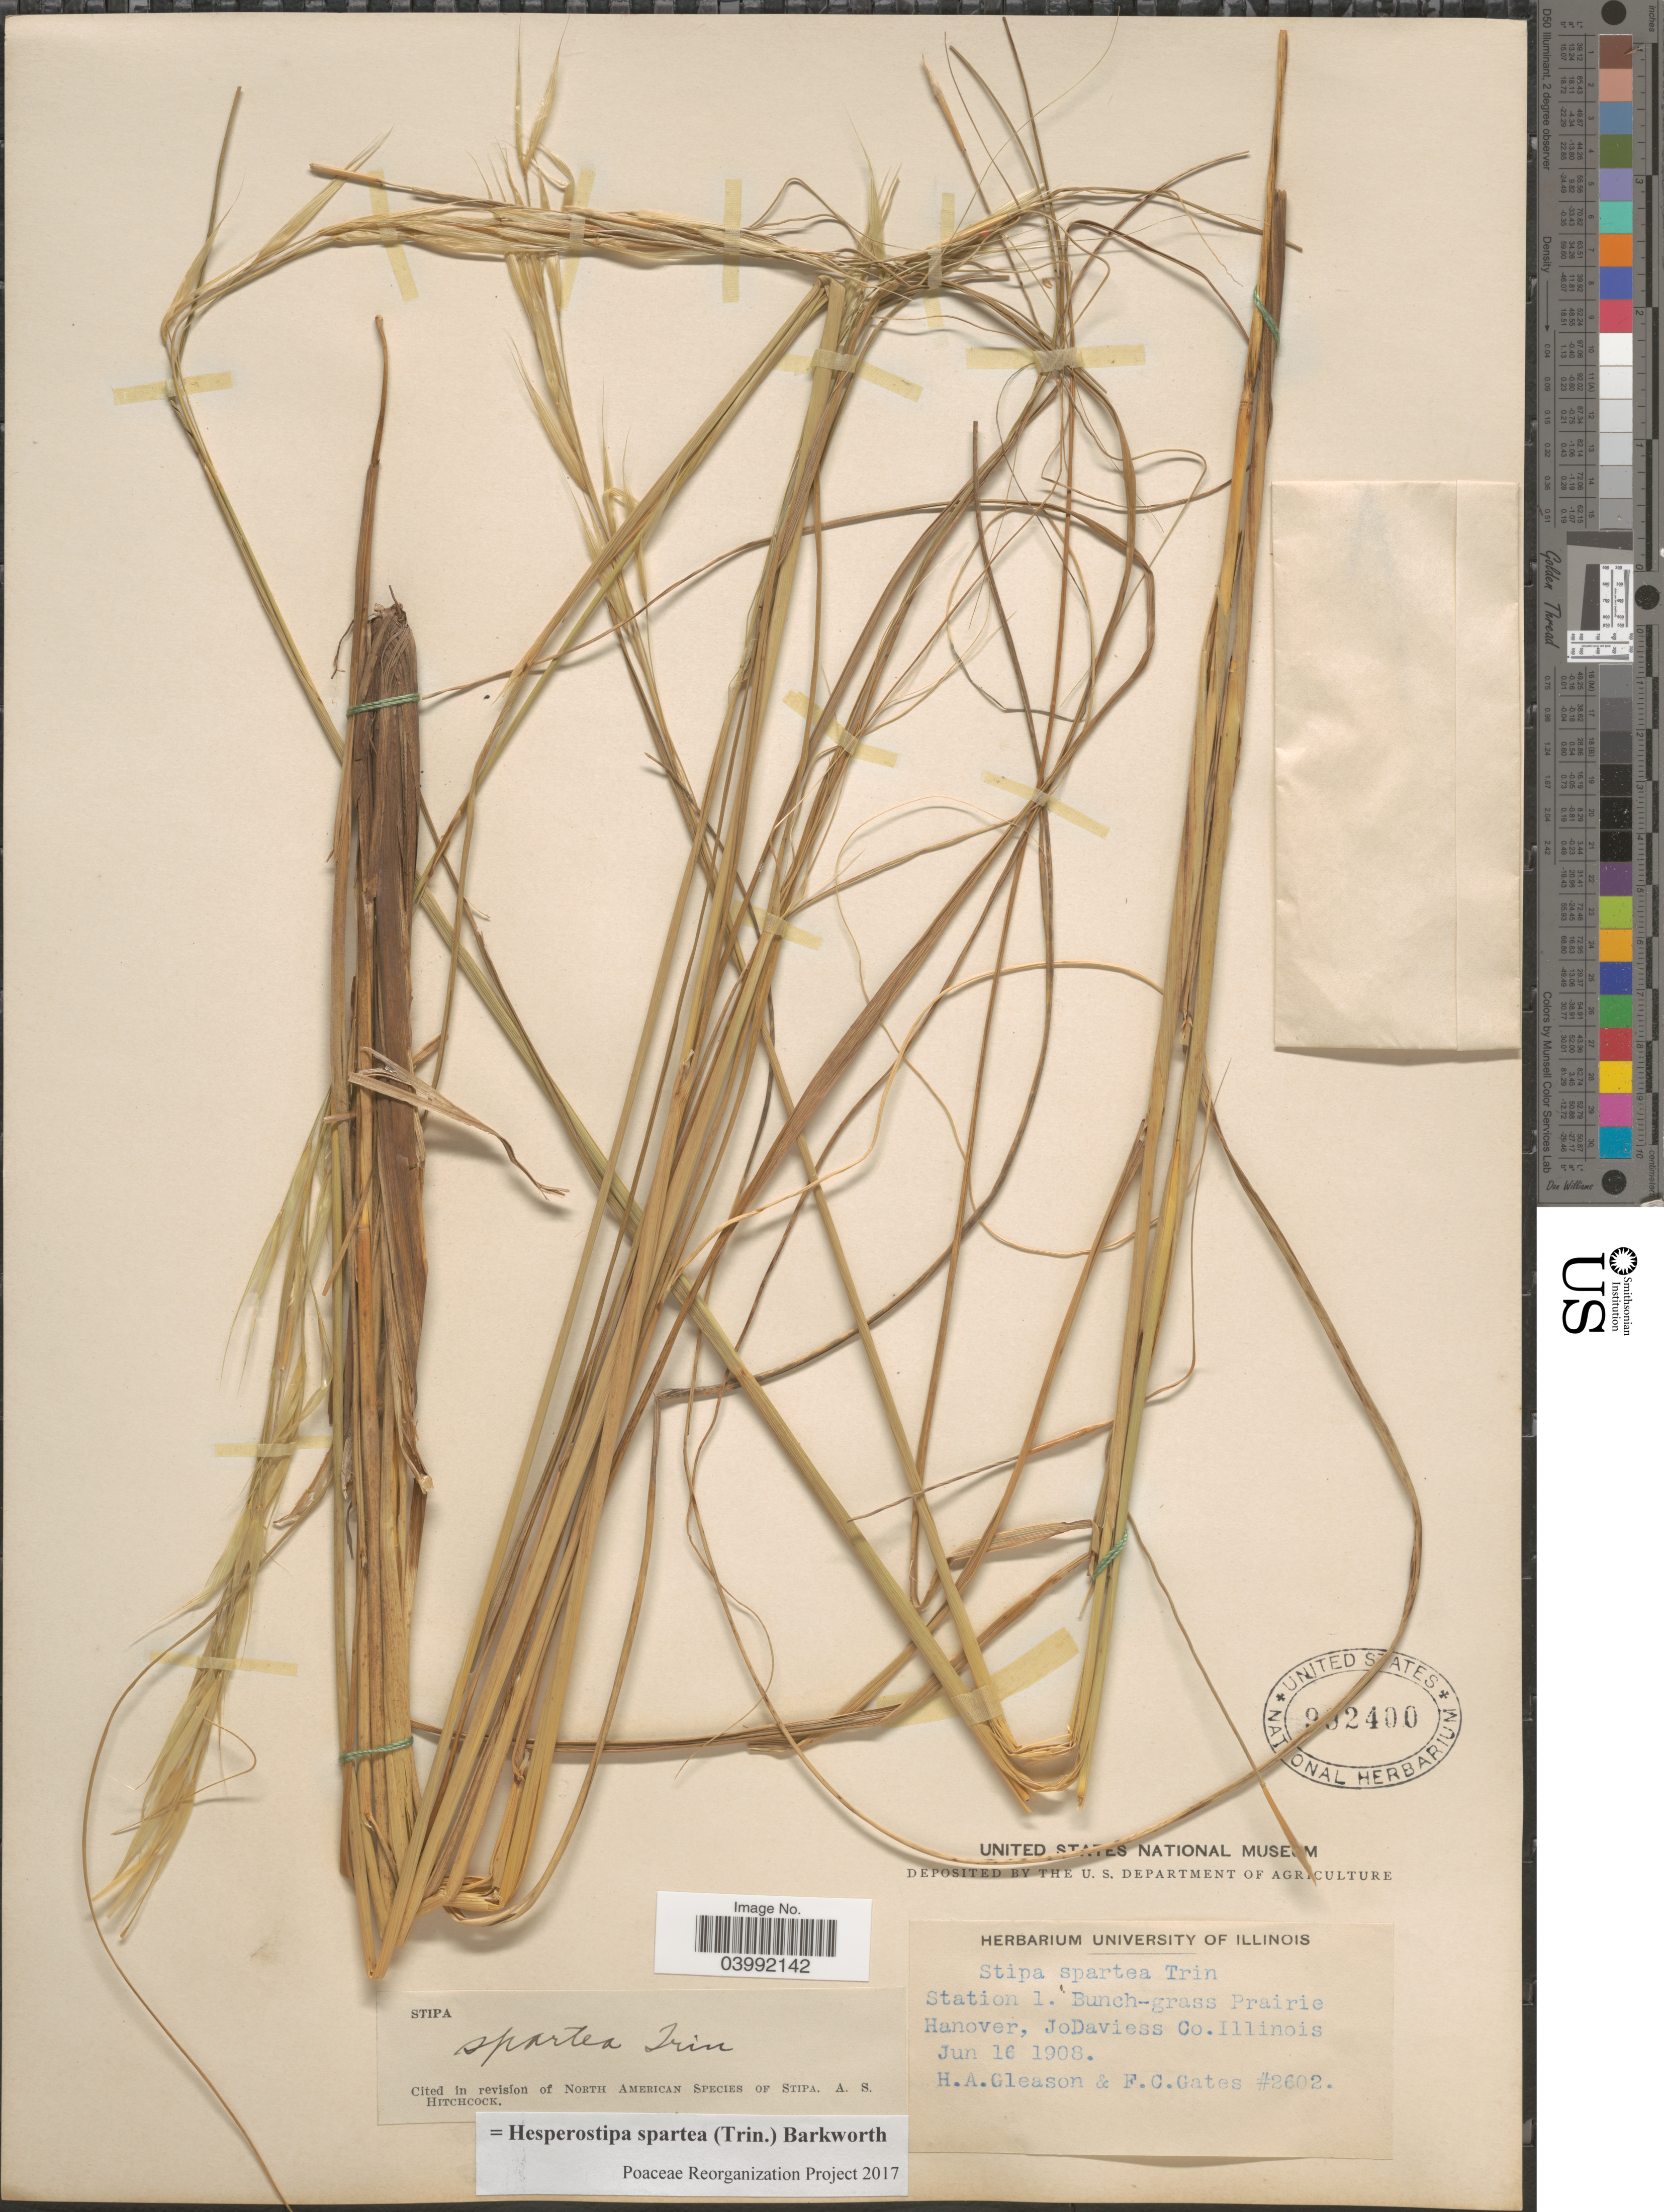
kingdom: Plantae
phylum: Tracheophyta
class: Liliopsida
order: Poales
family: Poaceae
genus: Hesperostipa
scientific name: Hesperostipa spartea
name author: (Trin.) Barkworth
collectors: H. A. Gleason & F. C. Gates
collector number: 2602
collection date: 1908-06-16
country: United States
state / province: Illinois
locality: Station 1. Bunch-grass Prairie Hanover, JoDaviess Co.